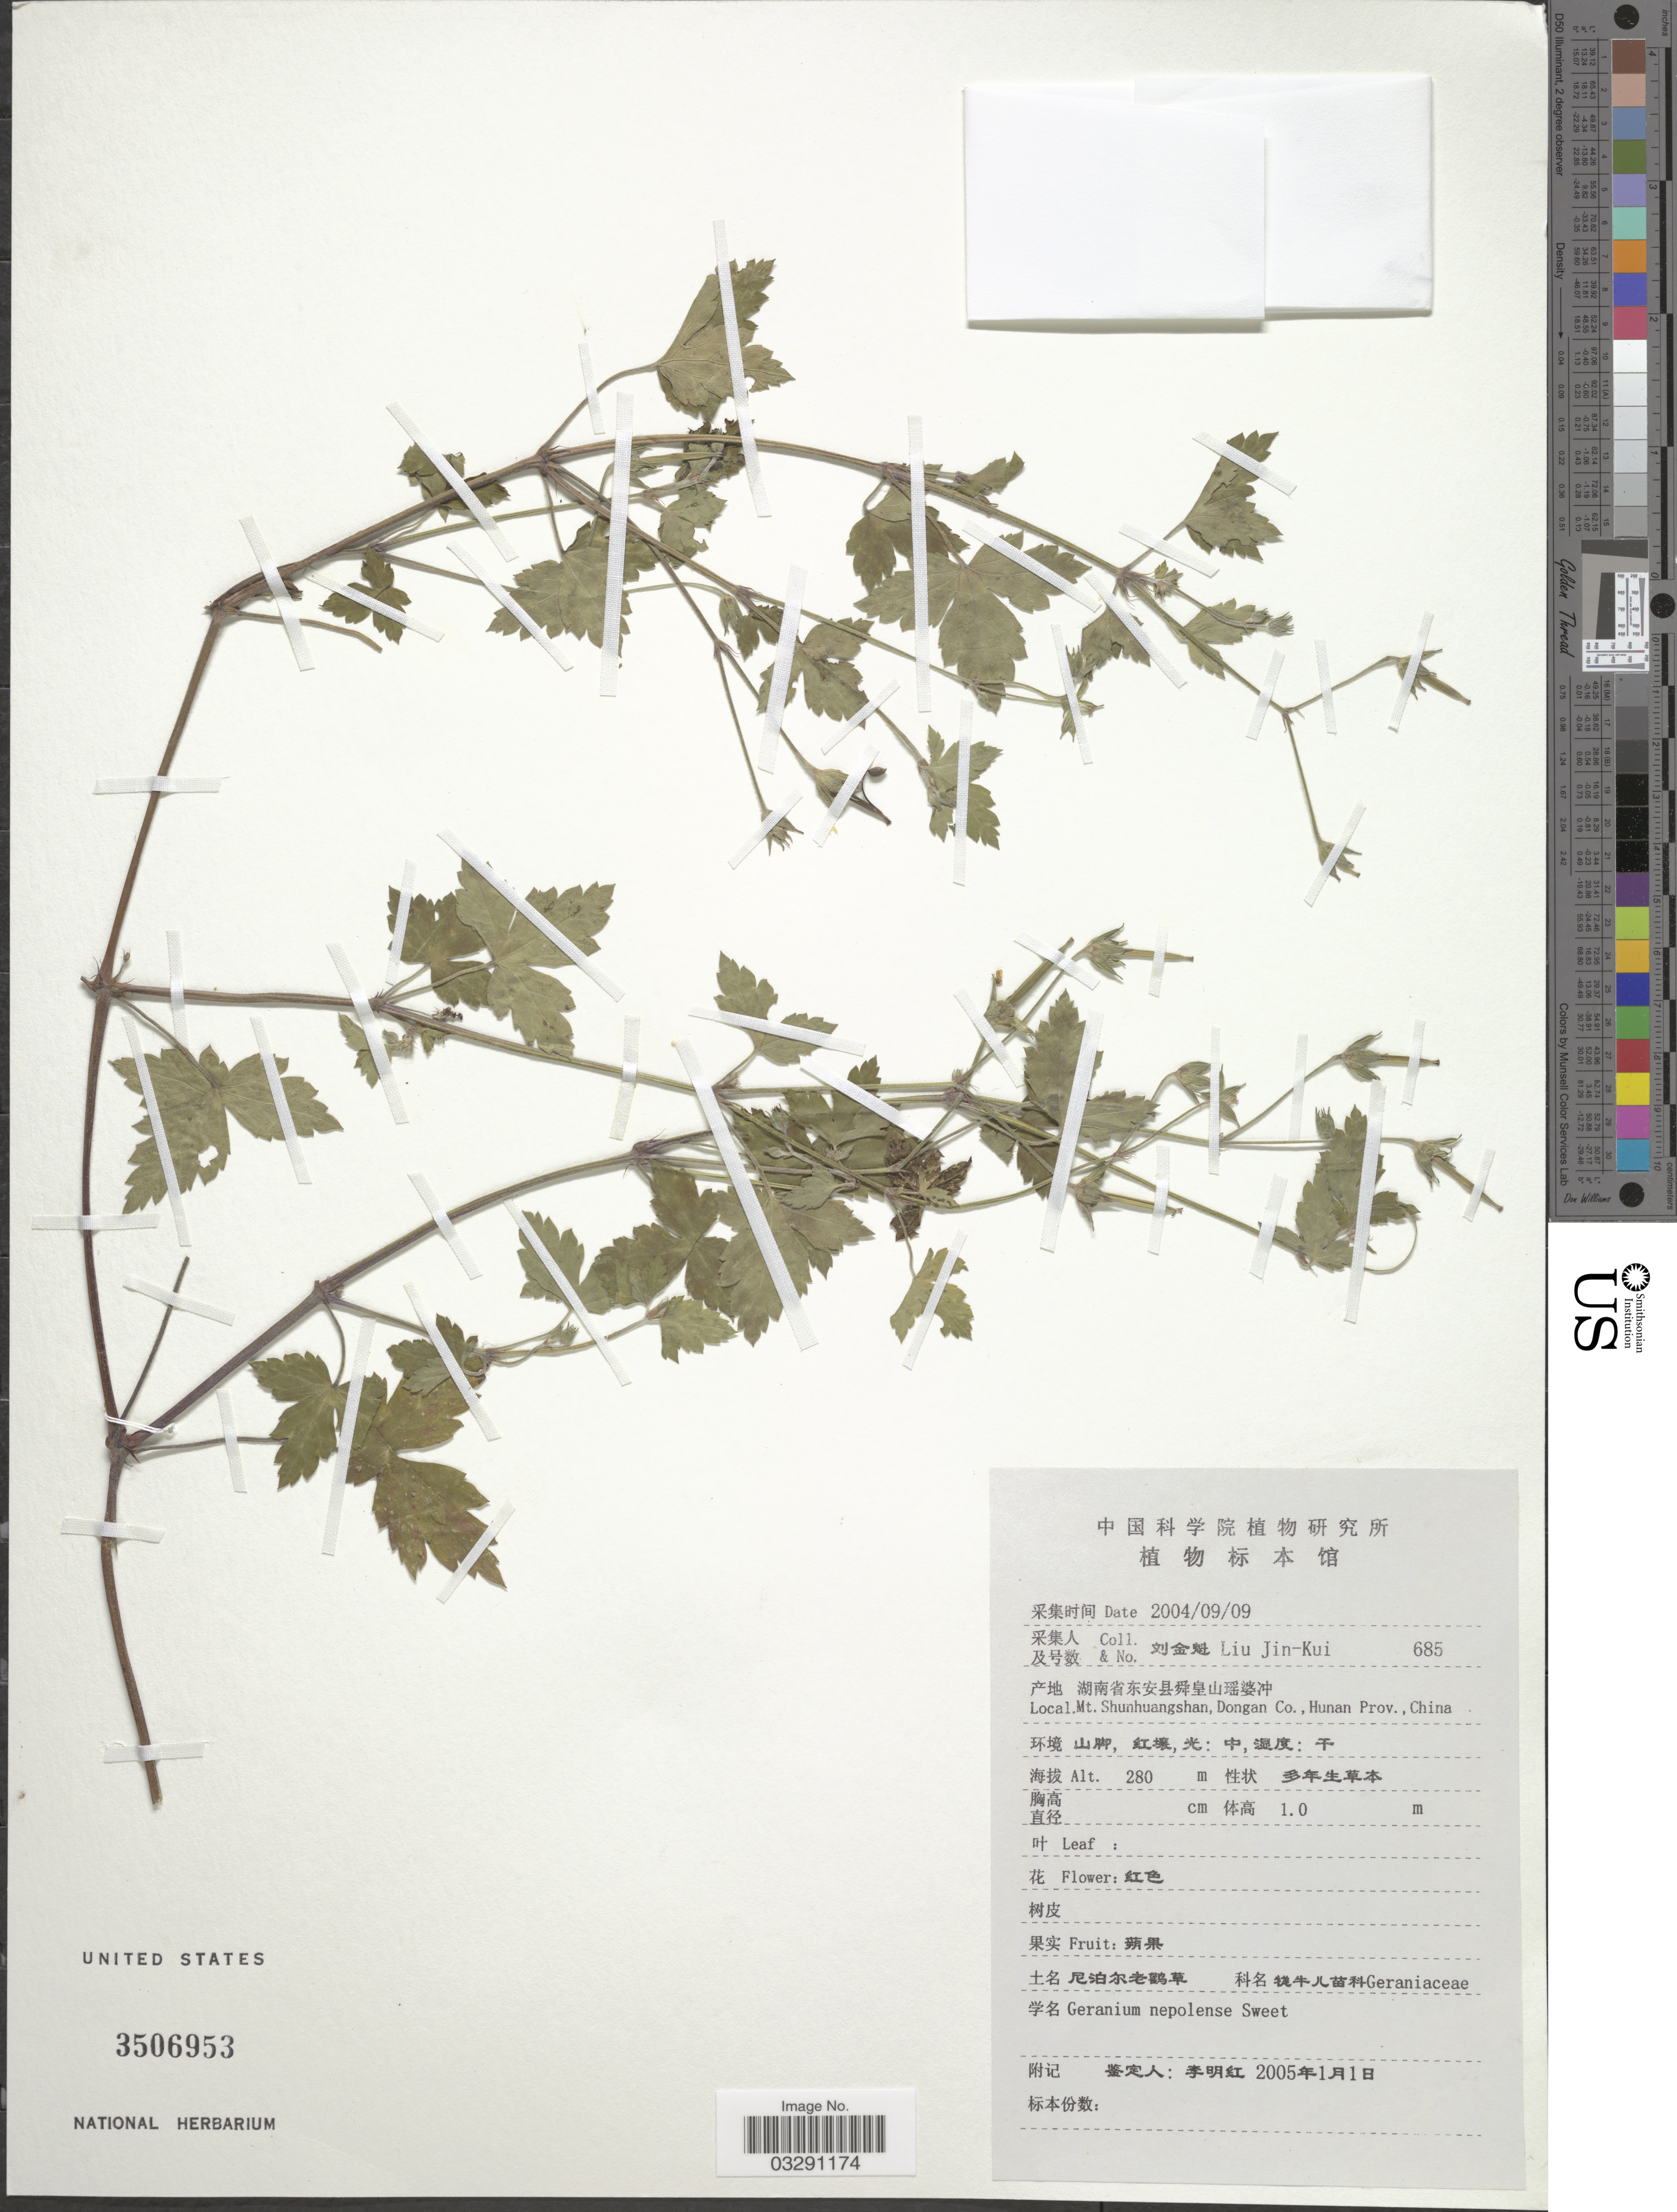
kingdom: Plantae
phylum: Tracheophyta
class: Magnoliopsida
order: Geraniales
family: Geraniaceae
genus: Geranium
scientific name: Geranium nepalense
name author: Sweet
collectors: Liu Jin-Kui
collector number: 685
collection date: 2004-09-09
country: China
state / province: Hunan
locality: Mt. Shunhuangshan, Dongan Co., Hunan Prov.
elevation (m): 280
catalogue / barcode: US 3506953